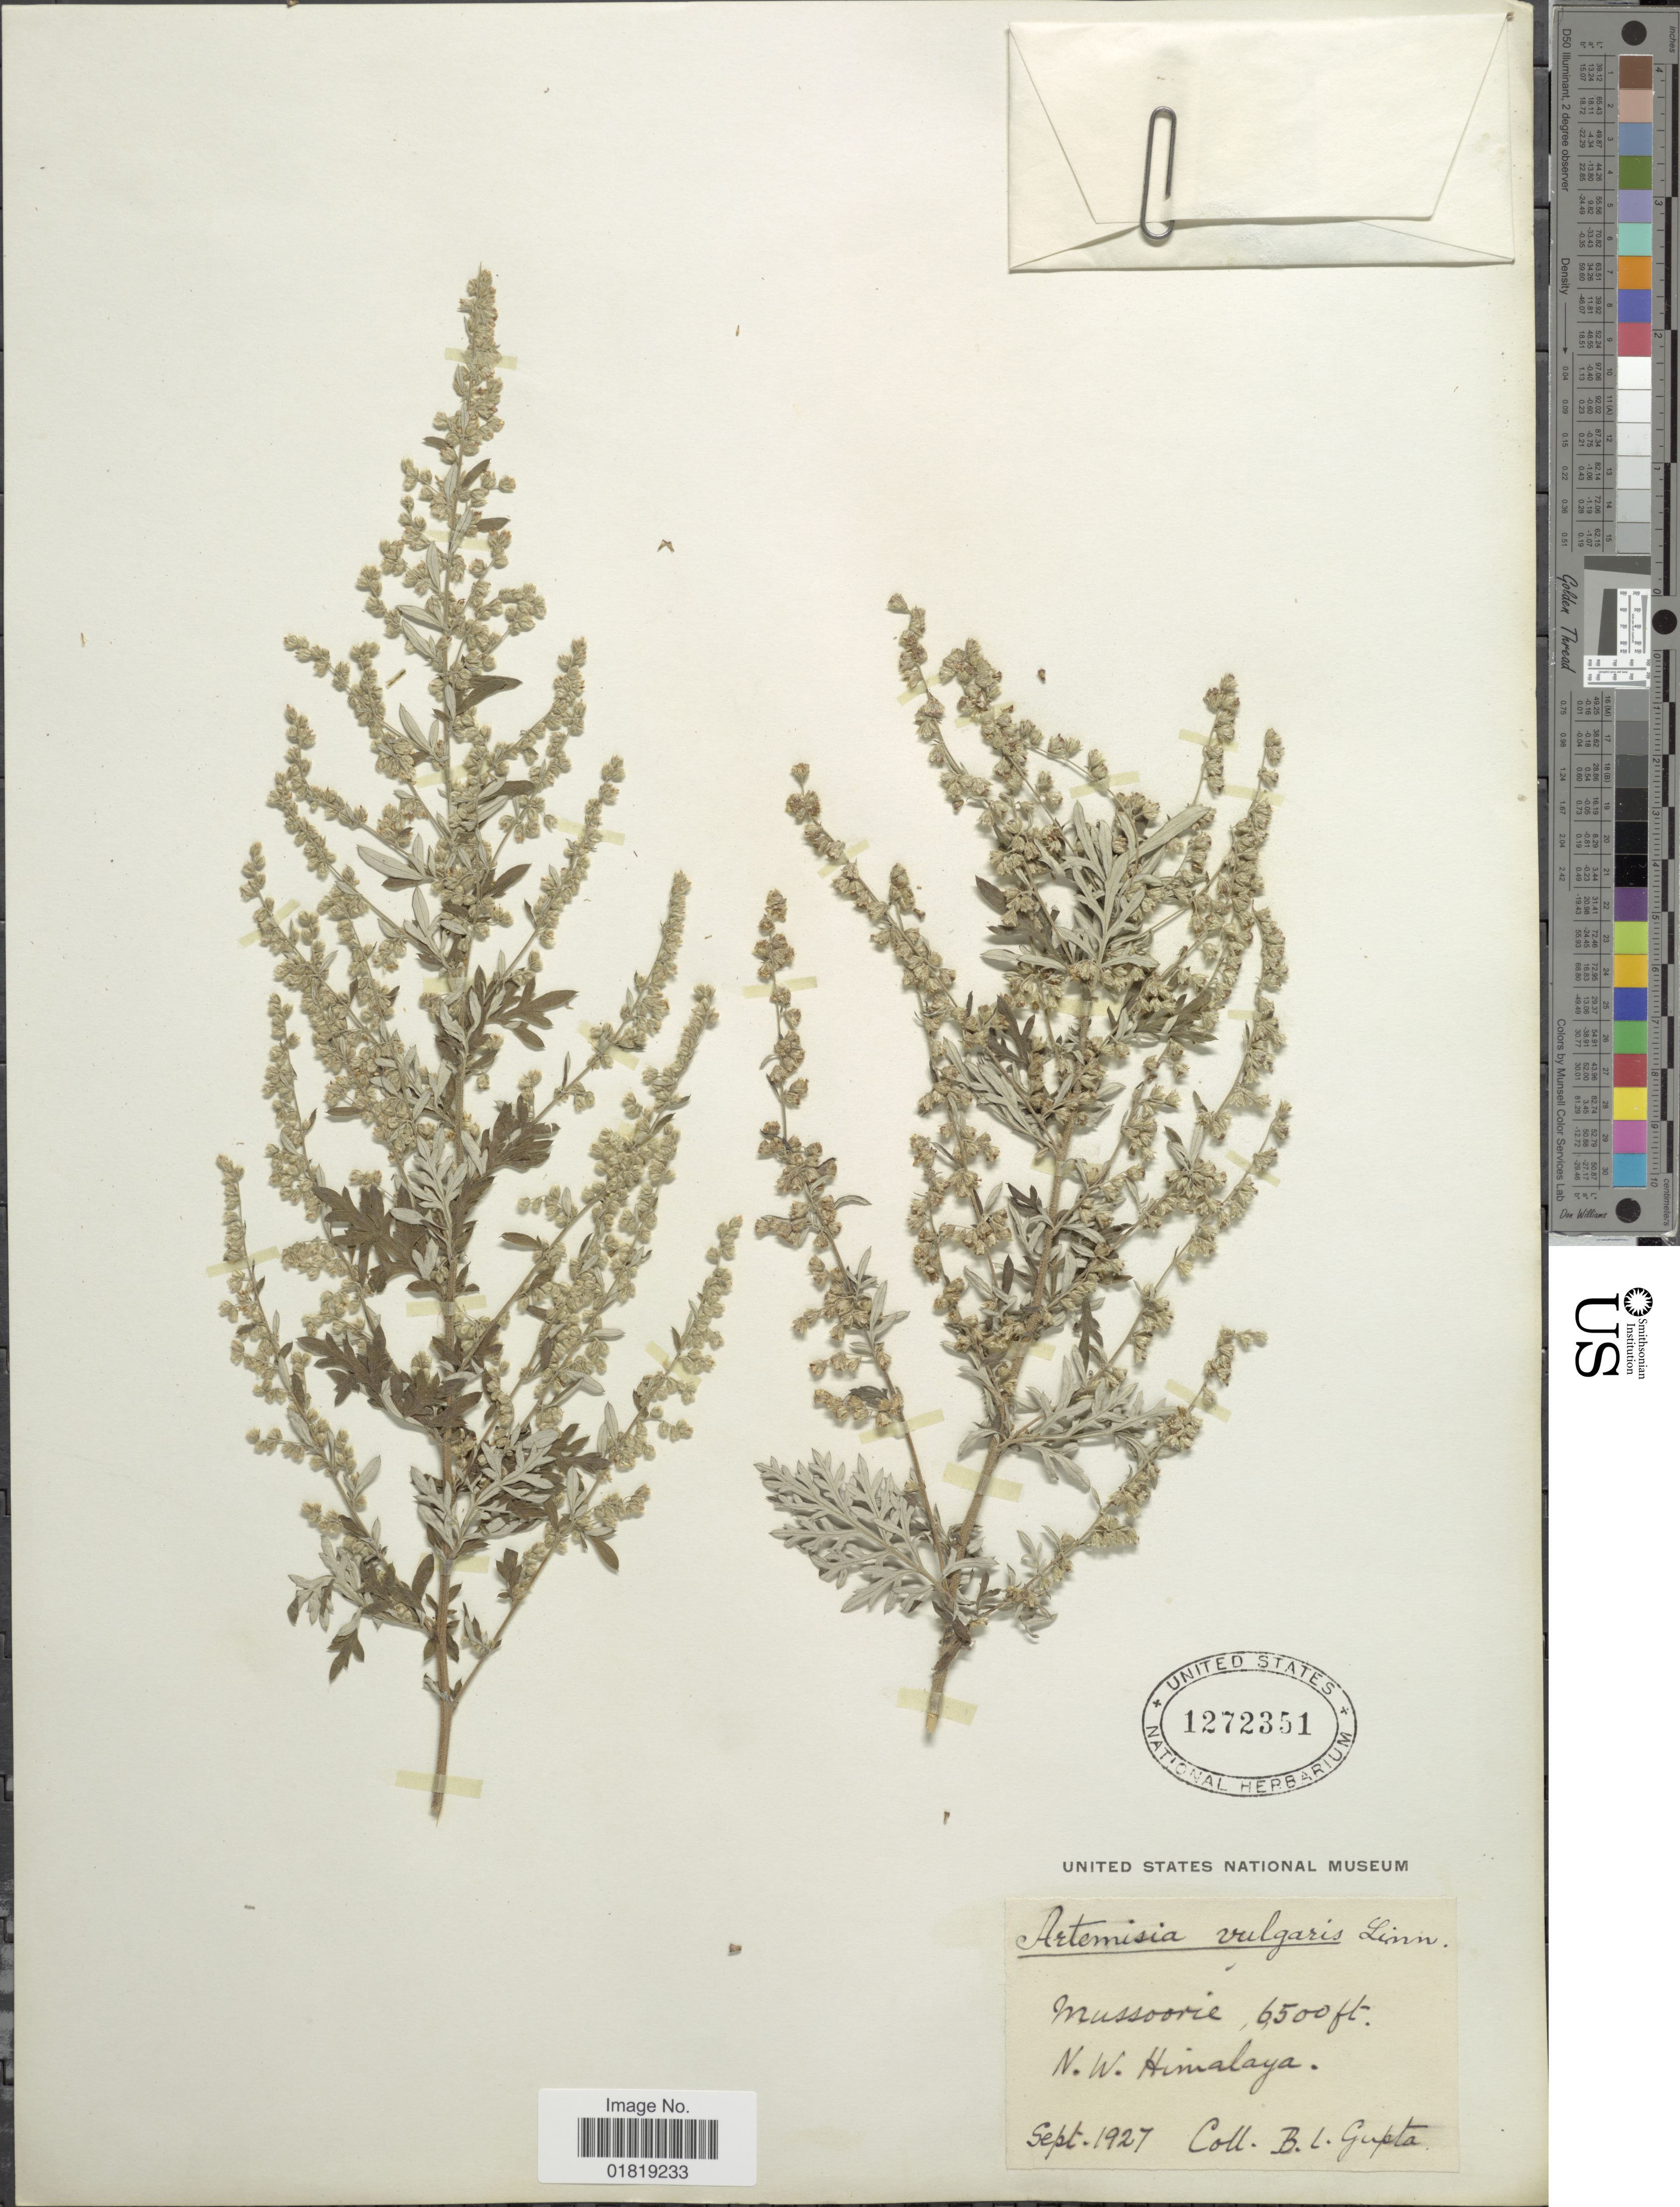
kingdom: Plantae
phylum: Tracheophyta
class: Magnoliopsida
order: Asterales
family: Asteraceae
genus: Artemisia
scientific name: Artemisia vulgaris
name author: L.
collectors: B. L. Gupta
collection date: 1927-09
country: India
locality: Mussoorie, N. W. Himalaya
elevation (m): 1981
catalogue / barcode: US 1272351